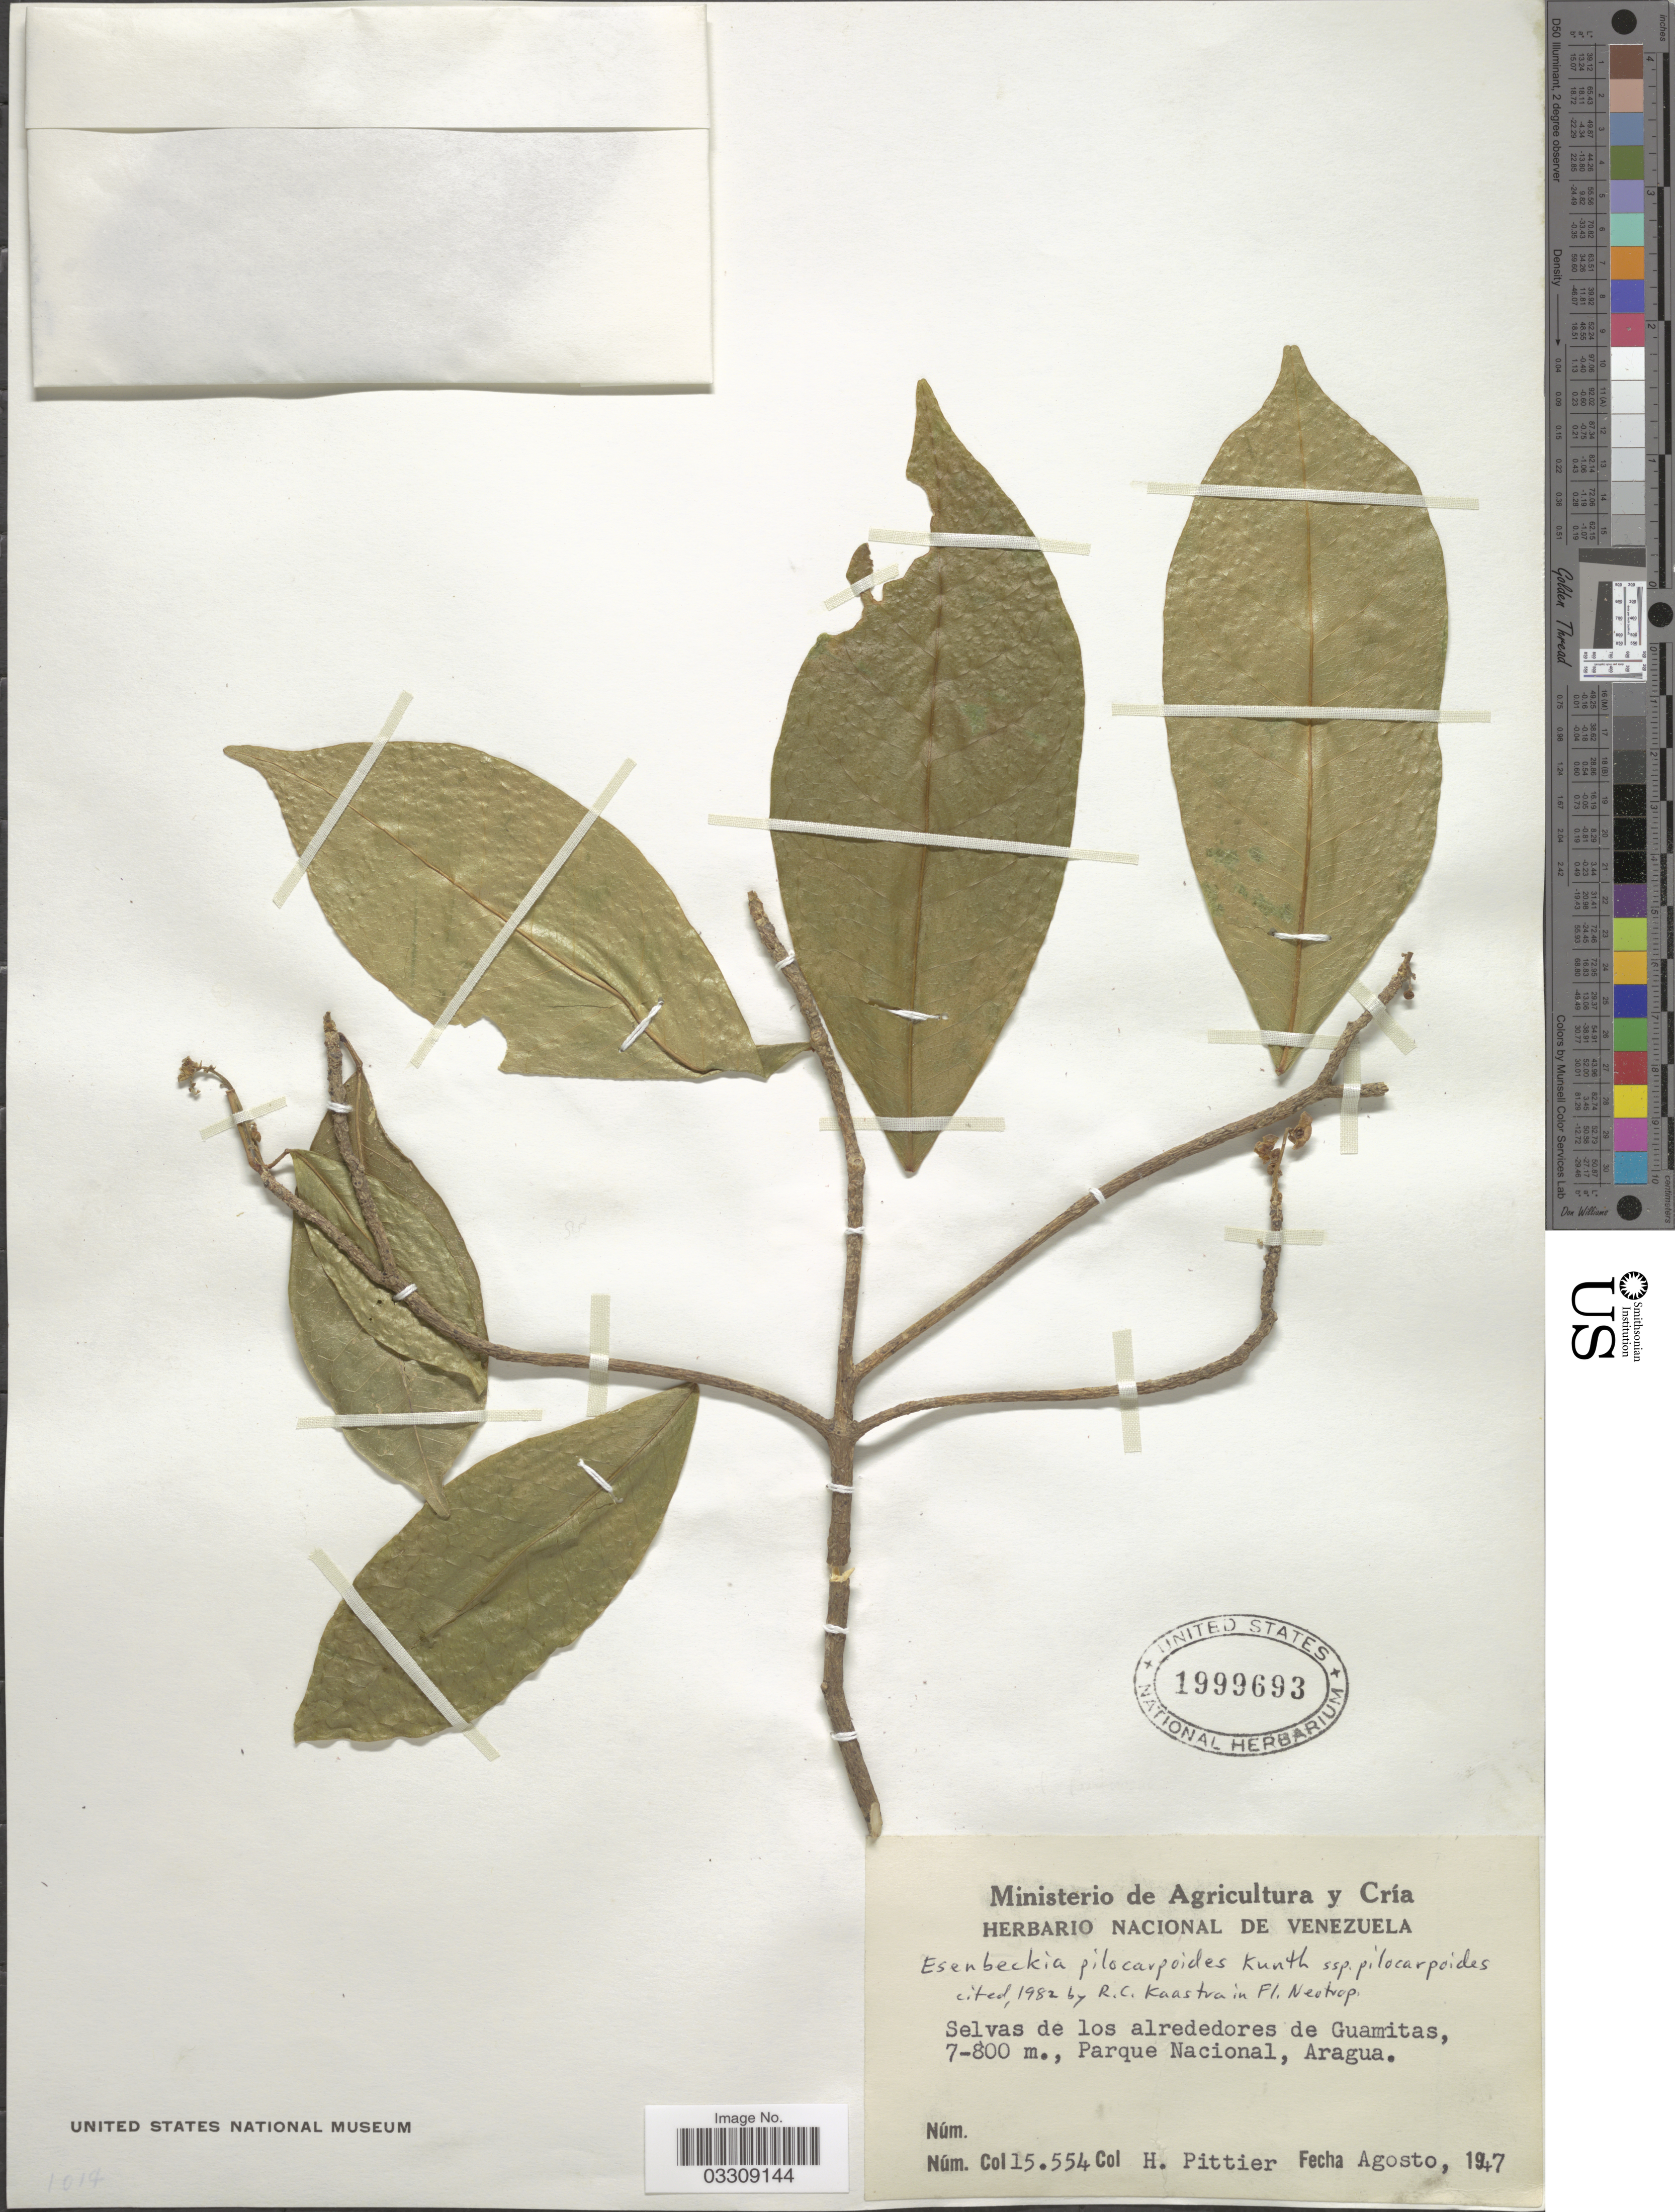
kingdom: Plantae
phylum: Tracheophyta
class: Magnoliopsida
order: Sapindales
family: Rutaceae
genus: Esenbeckia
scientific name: Esenbeckia pilocarpoides subsp. pilocarpoides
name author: Kunth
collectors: H. F. Pittier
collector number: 15554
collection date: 1947-08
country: Venezuela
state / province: Aragua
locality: Selvas de los alrededores de Guamitas, Parque Nacional.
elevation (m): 700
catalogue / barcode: US 1999693